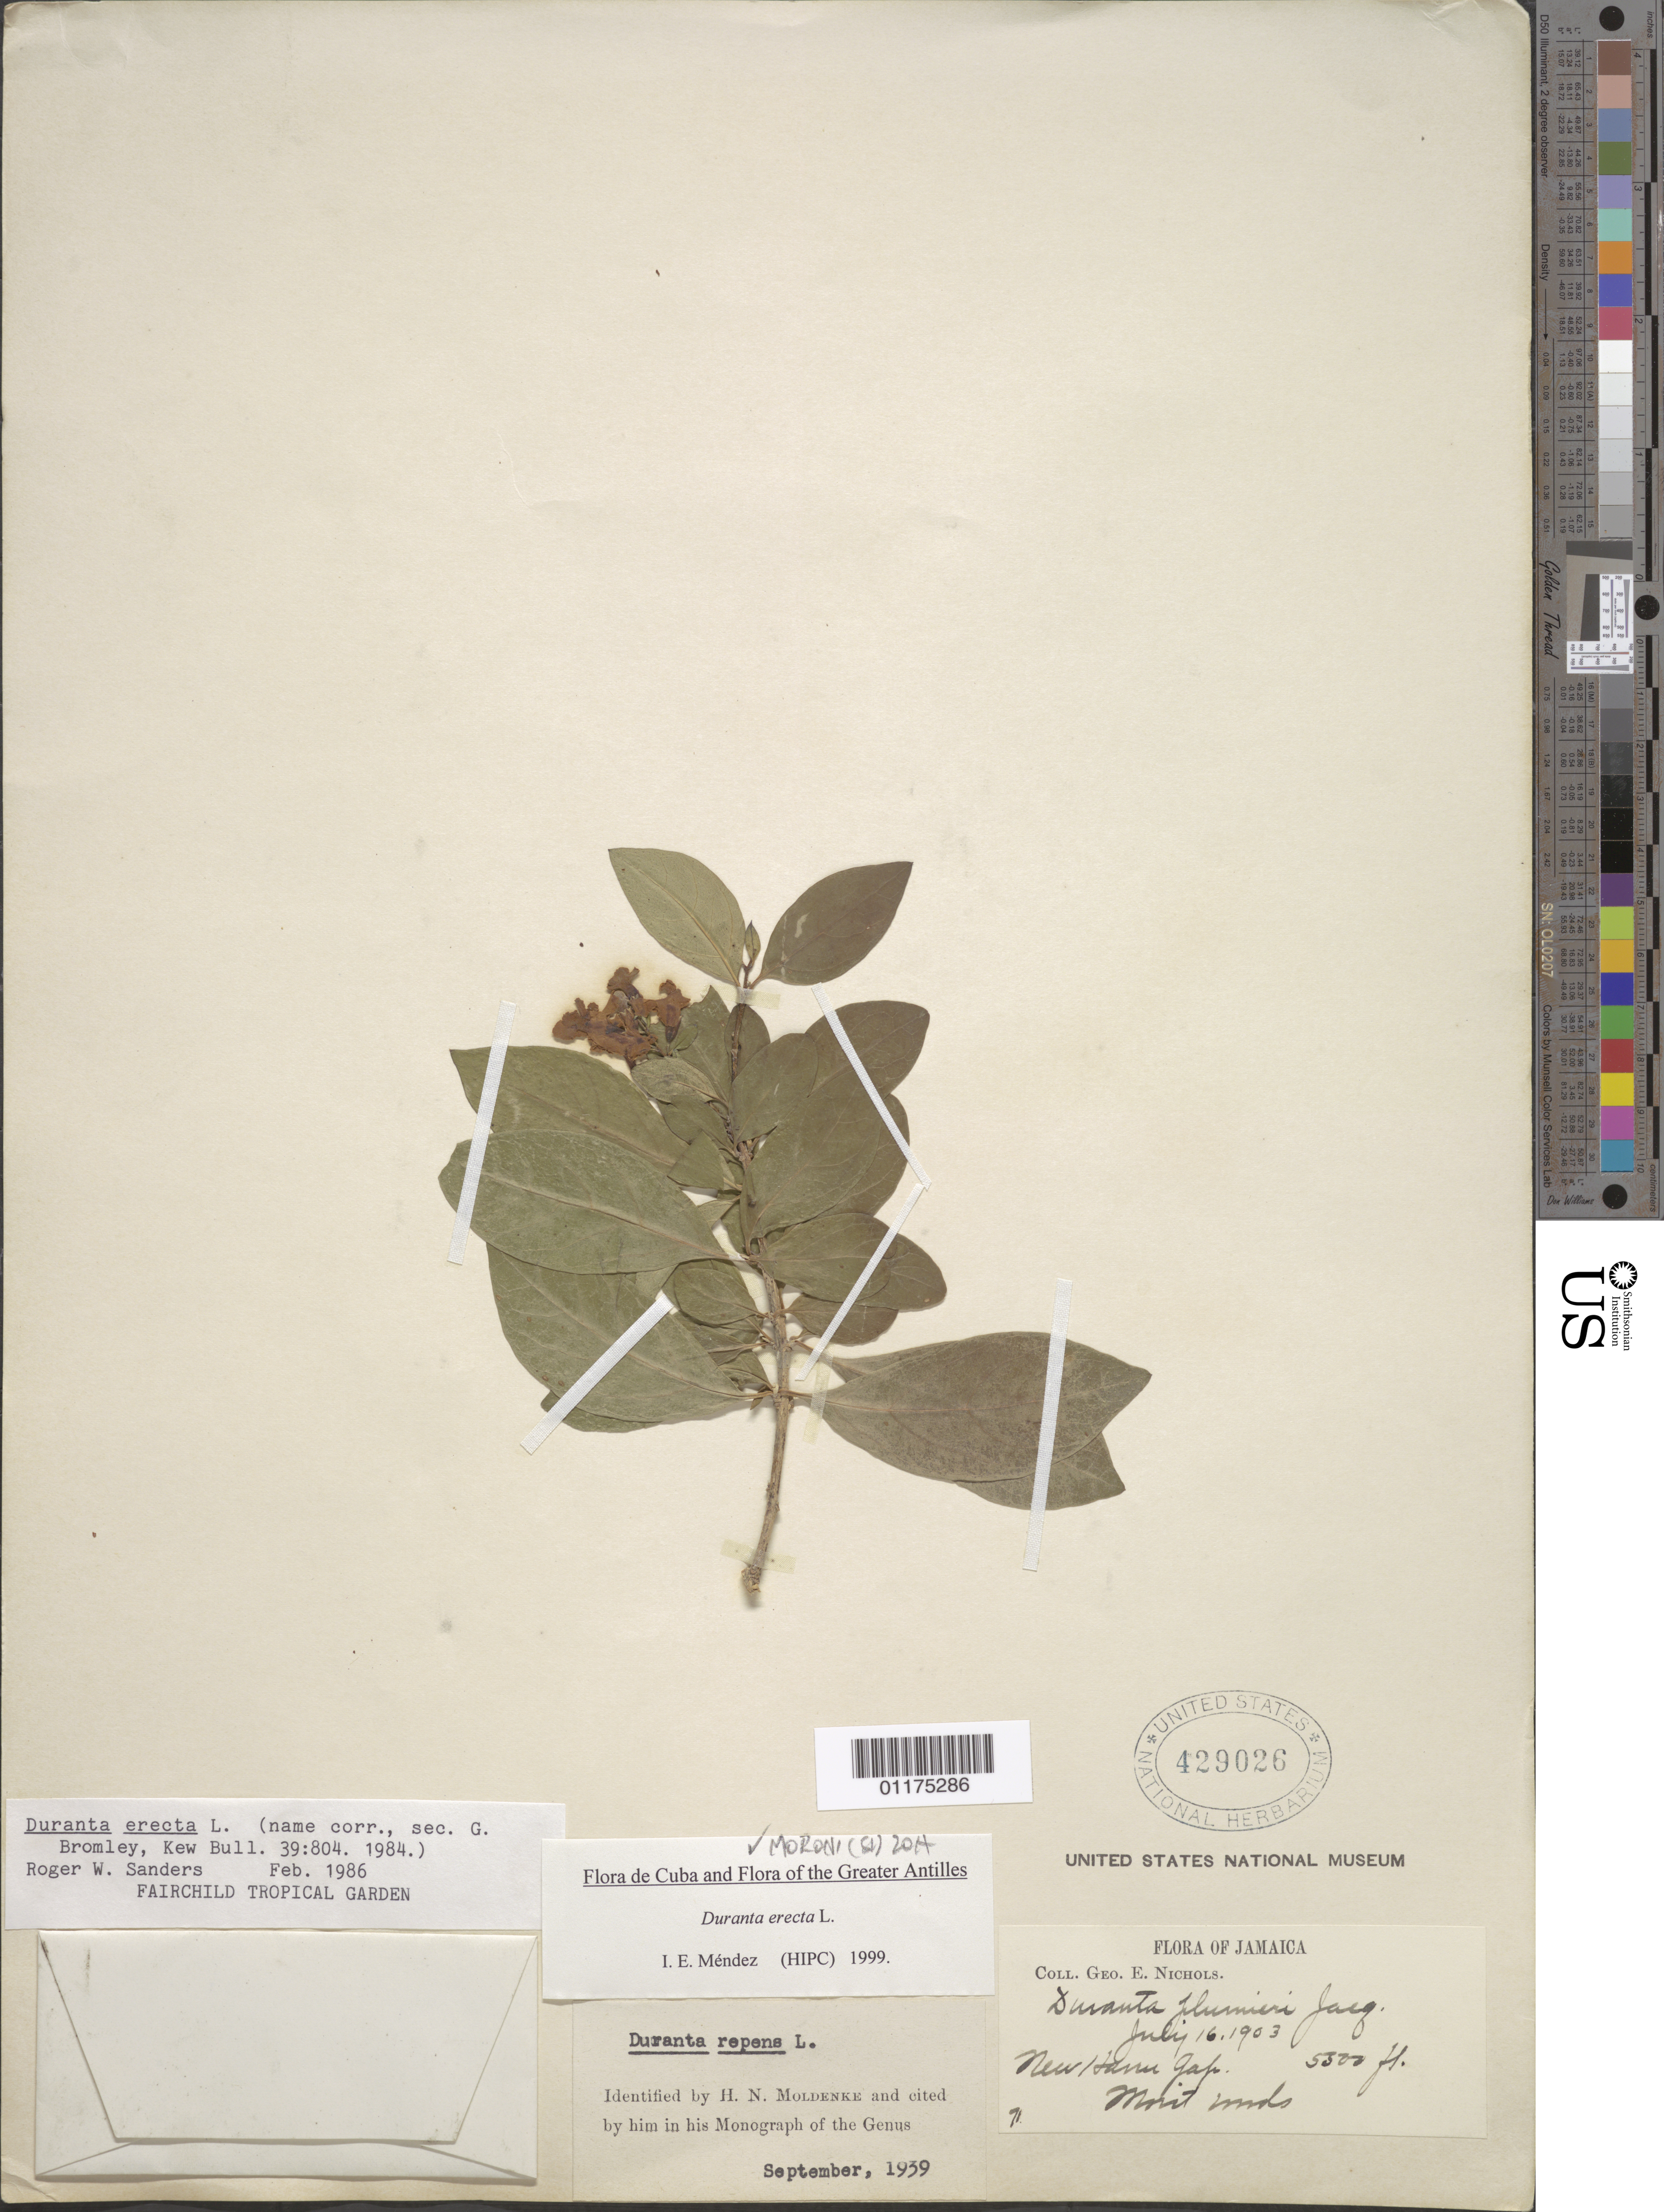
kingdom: Plantae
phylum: Tracheophyta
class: Magnoliopsida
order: Lamiales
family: Verbenaceae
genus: Duranta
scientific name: Duranta erecta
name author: L.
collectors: G. E. Nichols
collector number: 71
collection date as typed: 16 Jul 1903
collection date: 1903-07-16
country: Jamaica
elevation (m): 1615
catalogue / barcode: US 429026